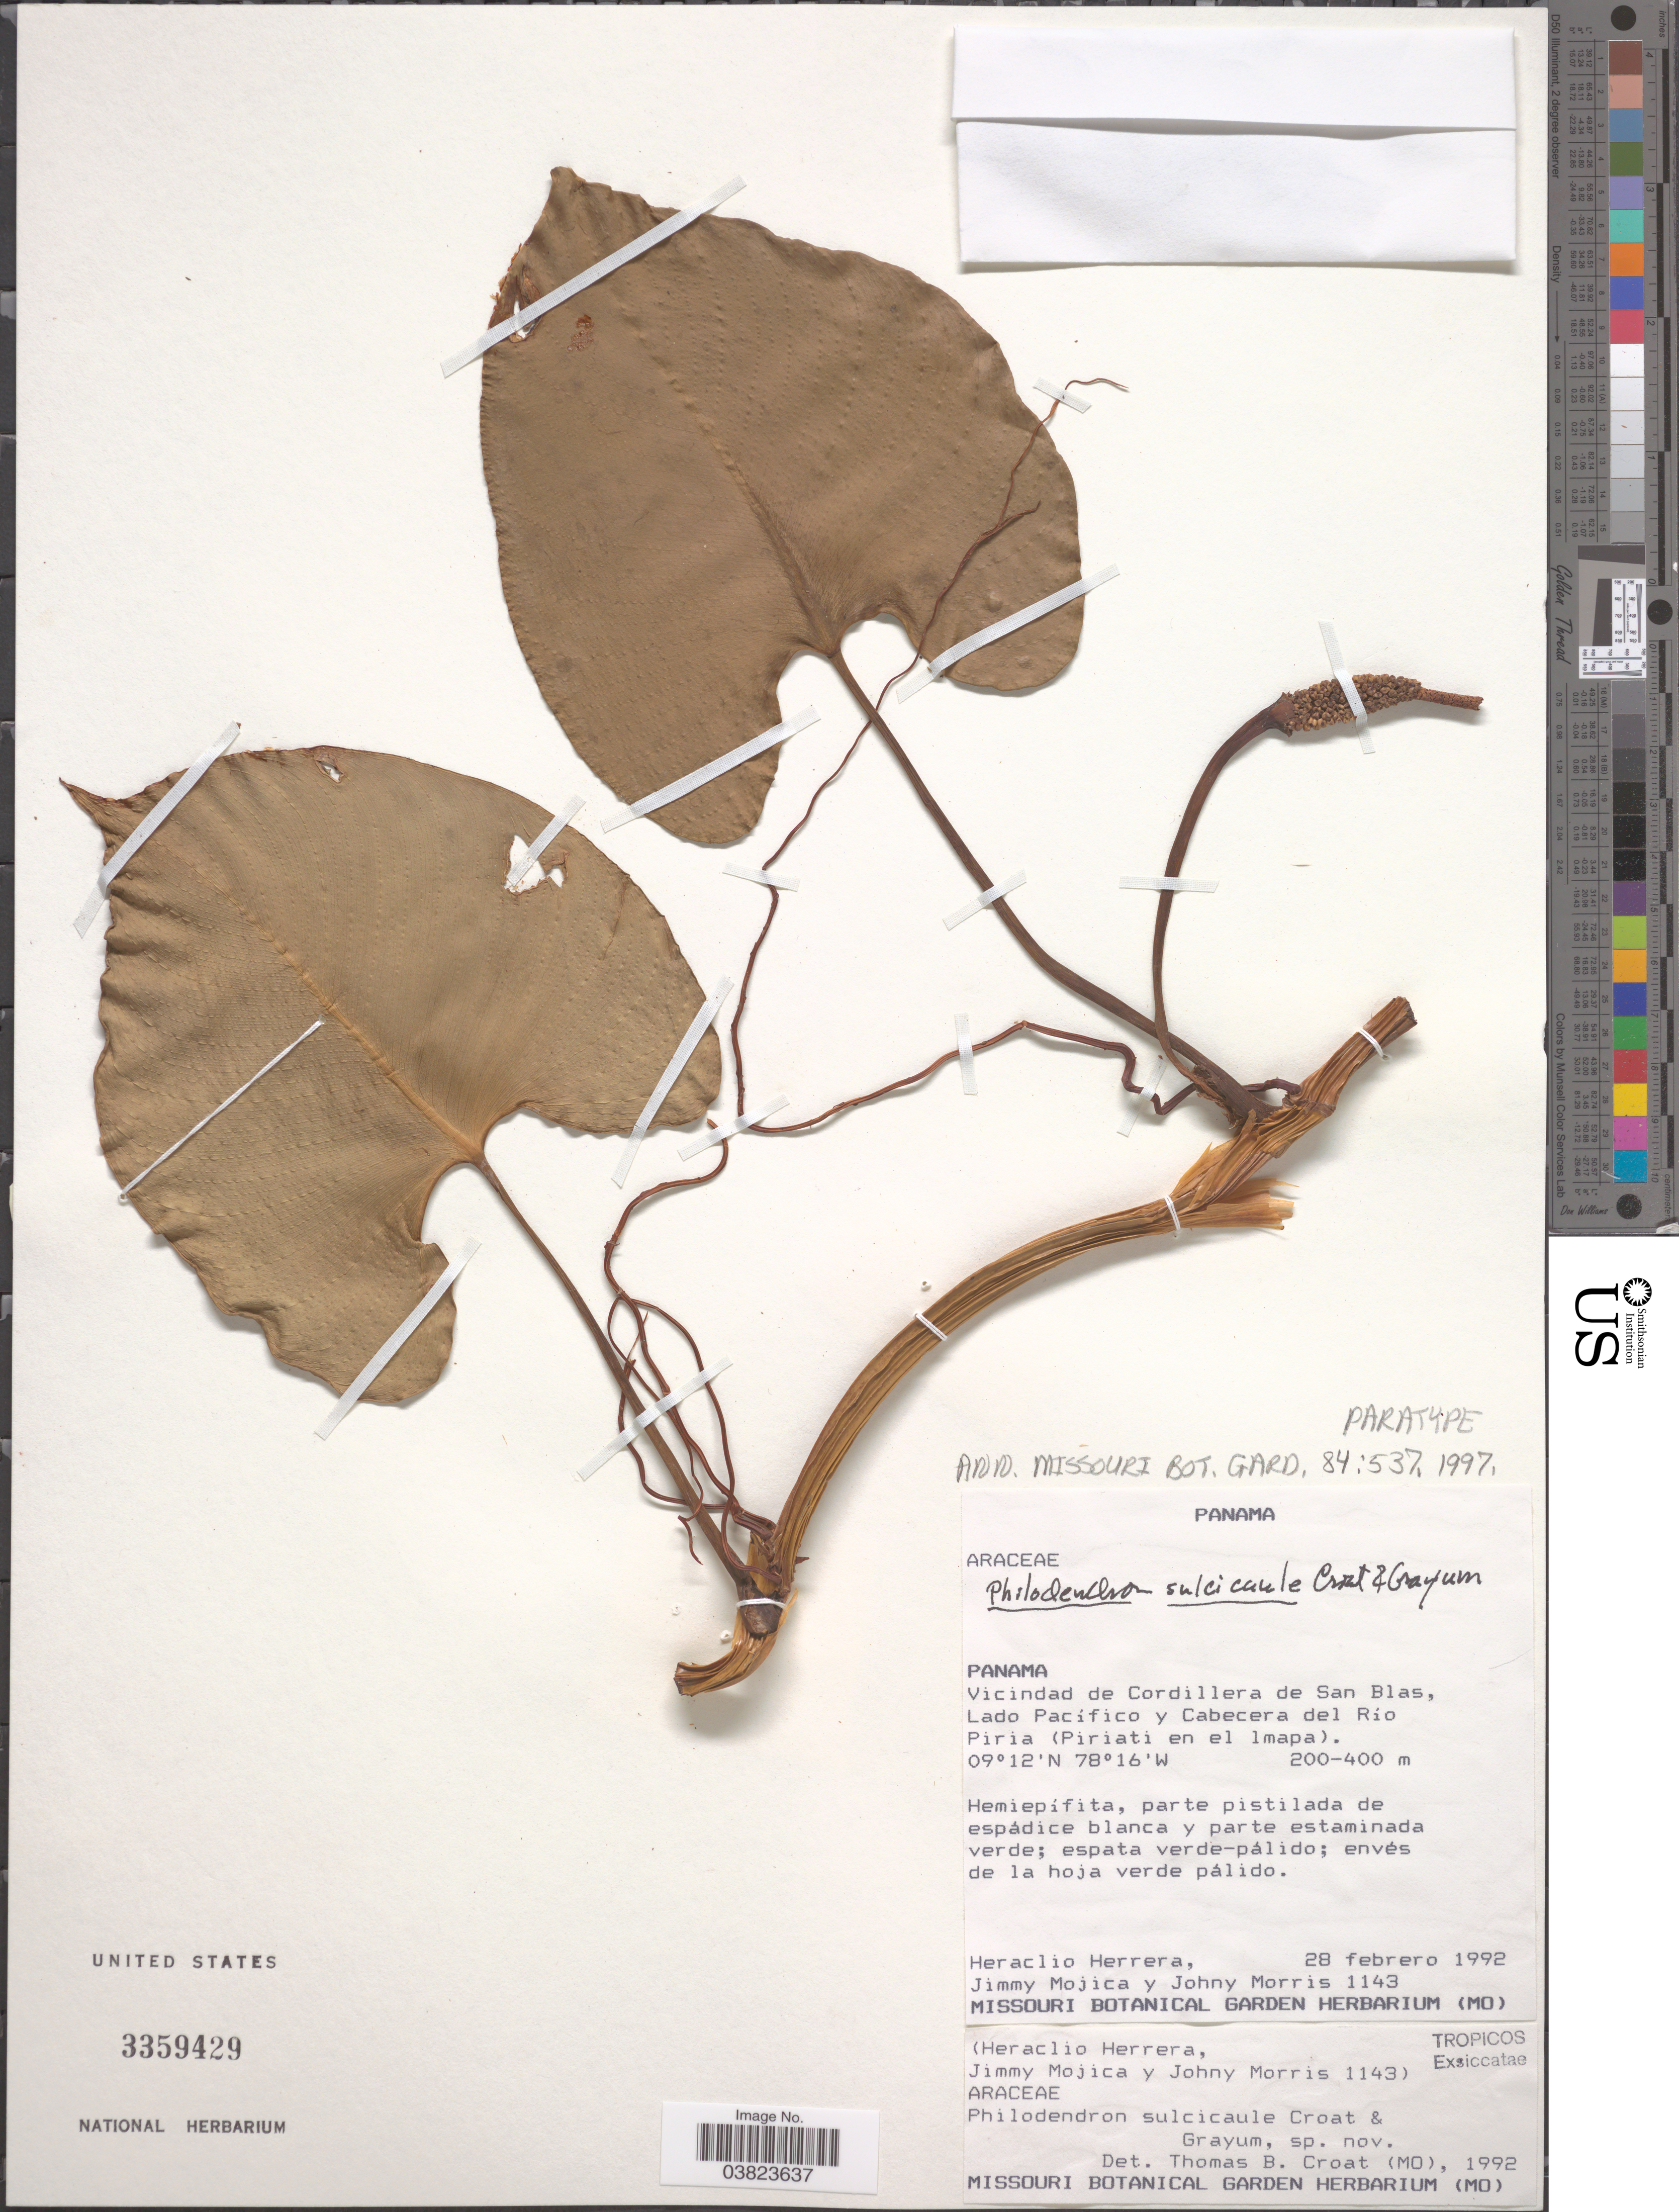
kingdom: Plantae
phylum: Tracheophyta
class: Liliopsida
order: Alismatales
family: Araceae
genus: Philodendron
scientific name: Philodendron sulcicaule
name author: Croat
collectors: H. Herrera, J. Mojica & J. Morris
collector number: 1143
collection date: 1992-02-28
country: Panama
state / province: Panamá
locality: Vicindad de Cordillera de San Blas, Lado Pacífico y Cabecera del Río Piria (Piriati en el 1 mapa).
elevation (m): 200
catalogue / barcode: US 3359429